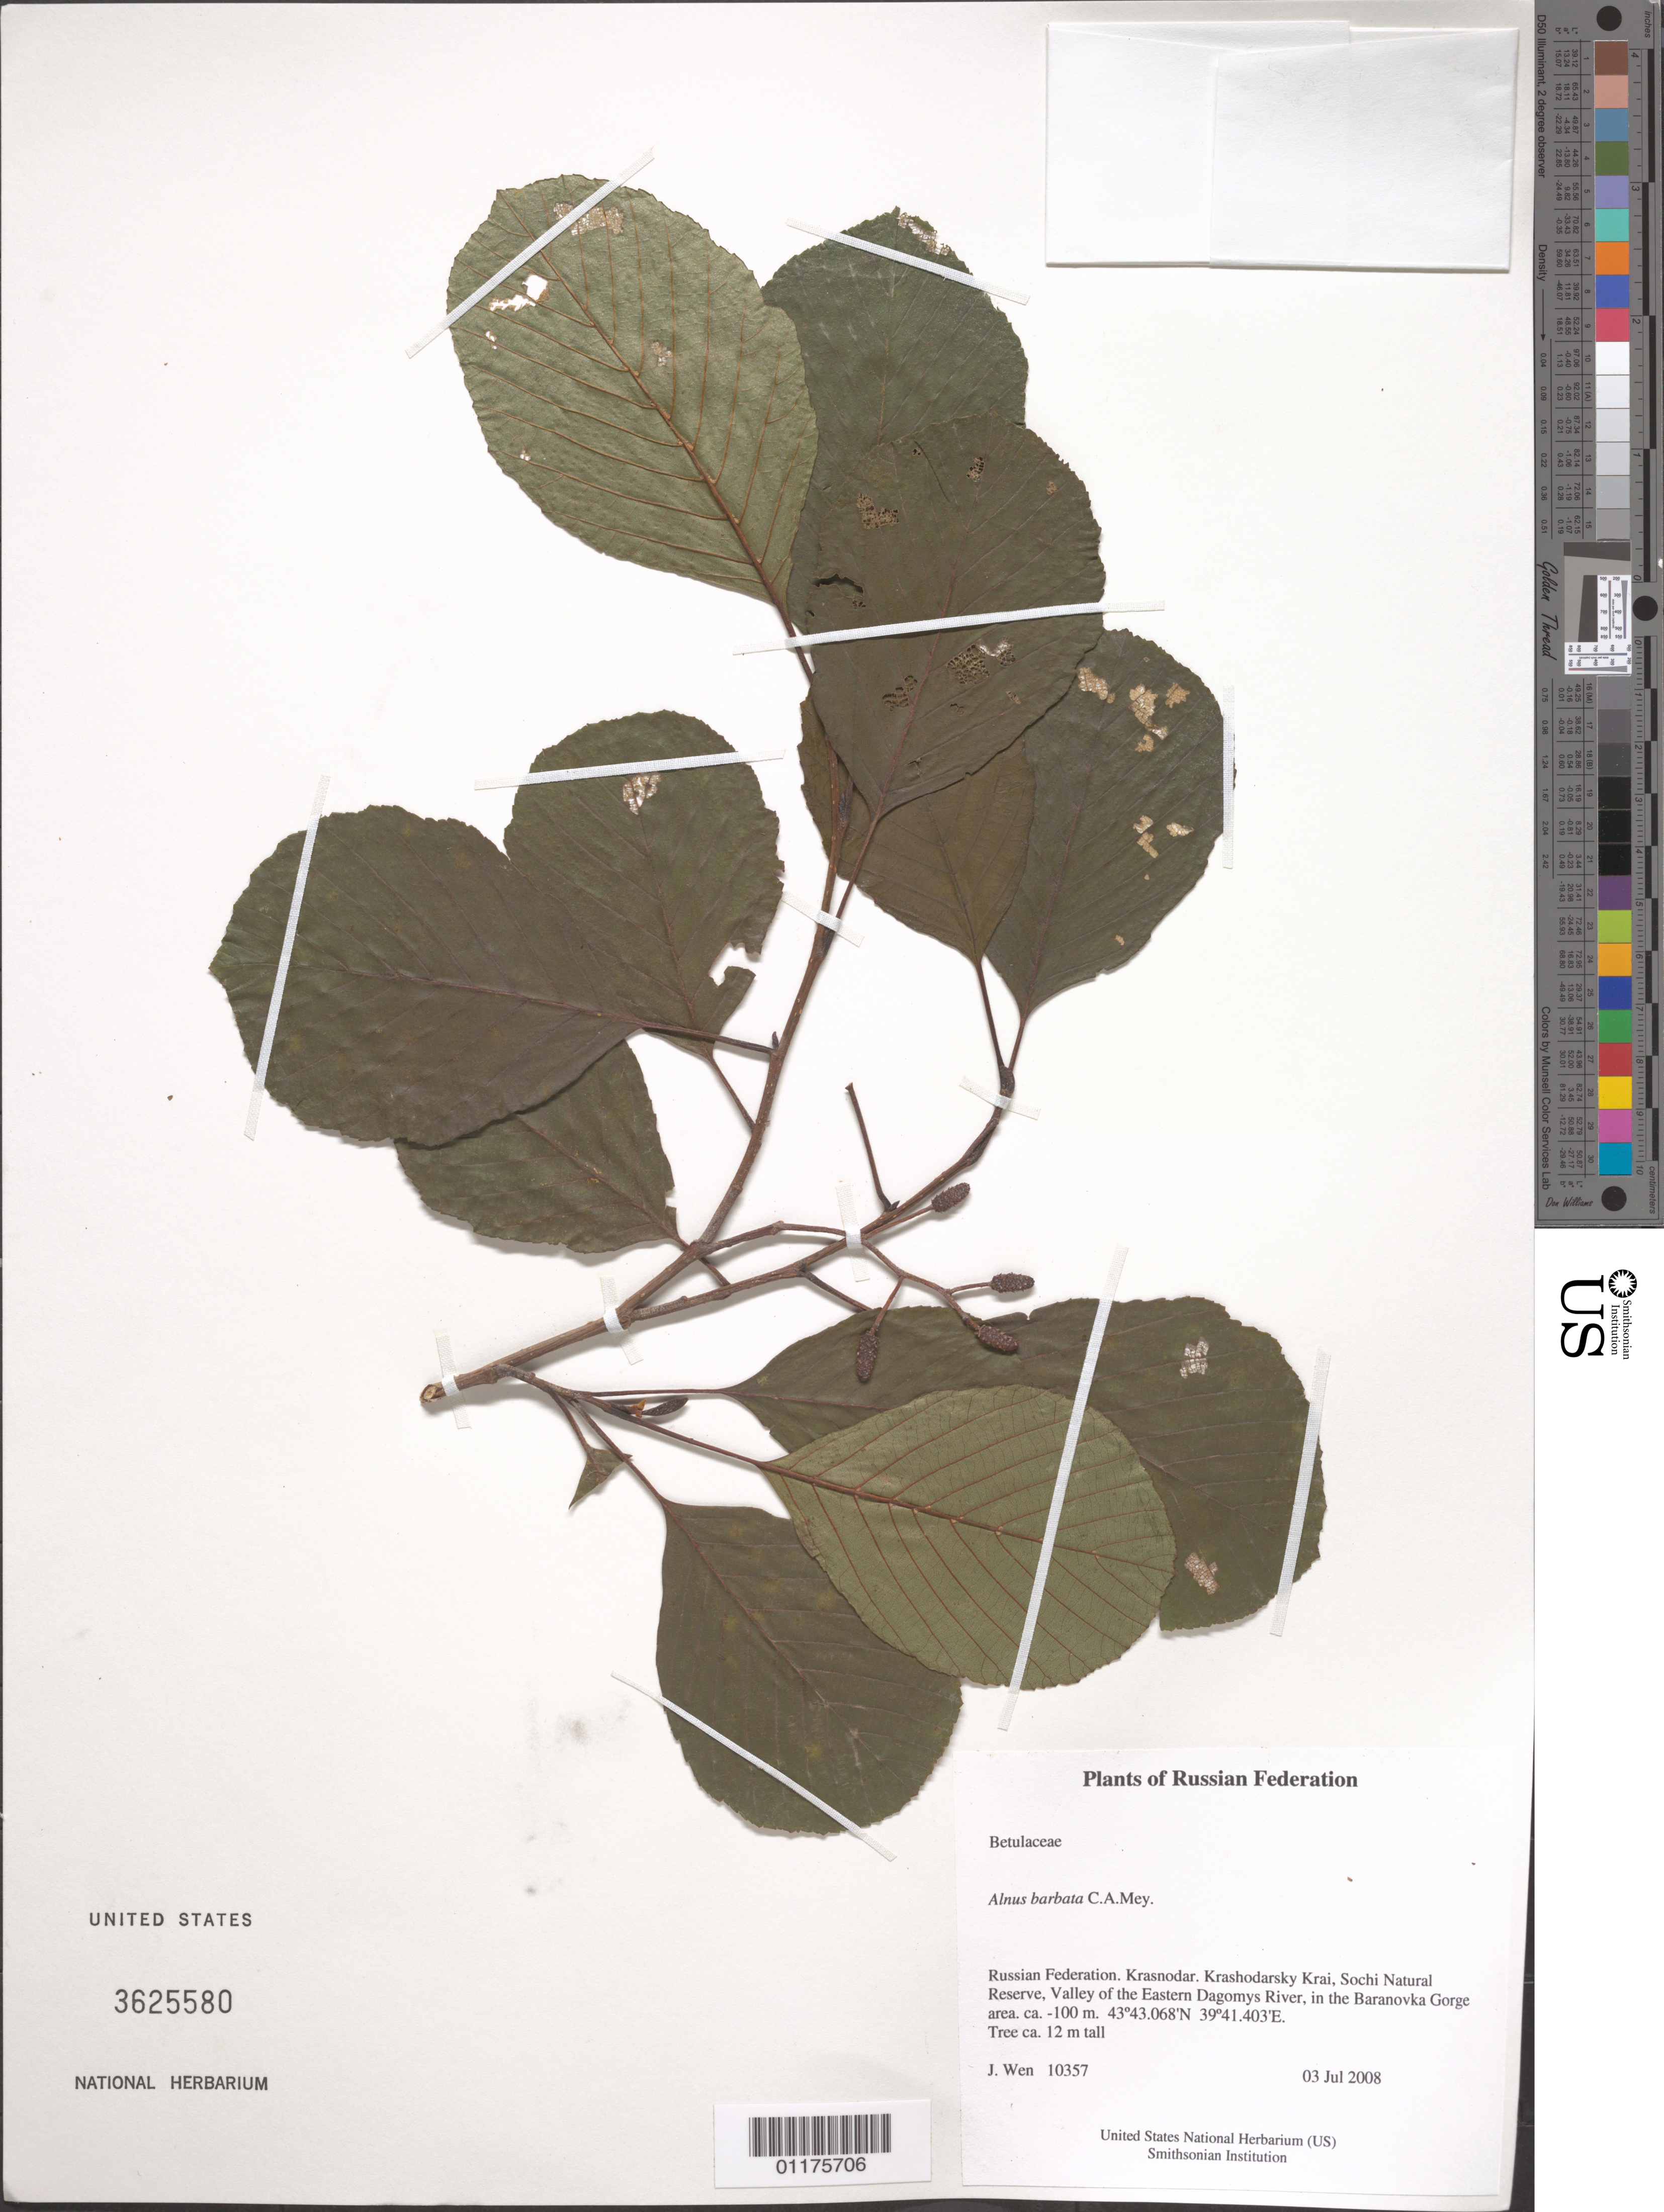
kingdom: Plantae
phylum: Tracheophyta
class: Magnoliopsida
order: Fagales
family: Betulaceae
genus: Alnus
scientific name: Alnus barbata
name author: C.A. Mey.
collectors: J. Wen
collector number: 10357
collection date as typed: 03 Jul 2008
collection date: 2008-07-03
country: Russian Federation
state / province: Krasnodar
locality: Krashodarsky Krai, Sochi Natural Reserve, Valley of the Eastern Dagomys River, in the Baranovka Gorge area.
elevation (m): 100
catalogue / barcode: US 3625580